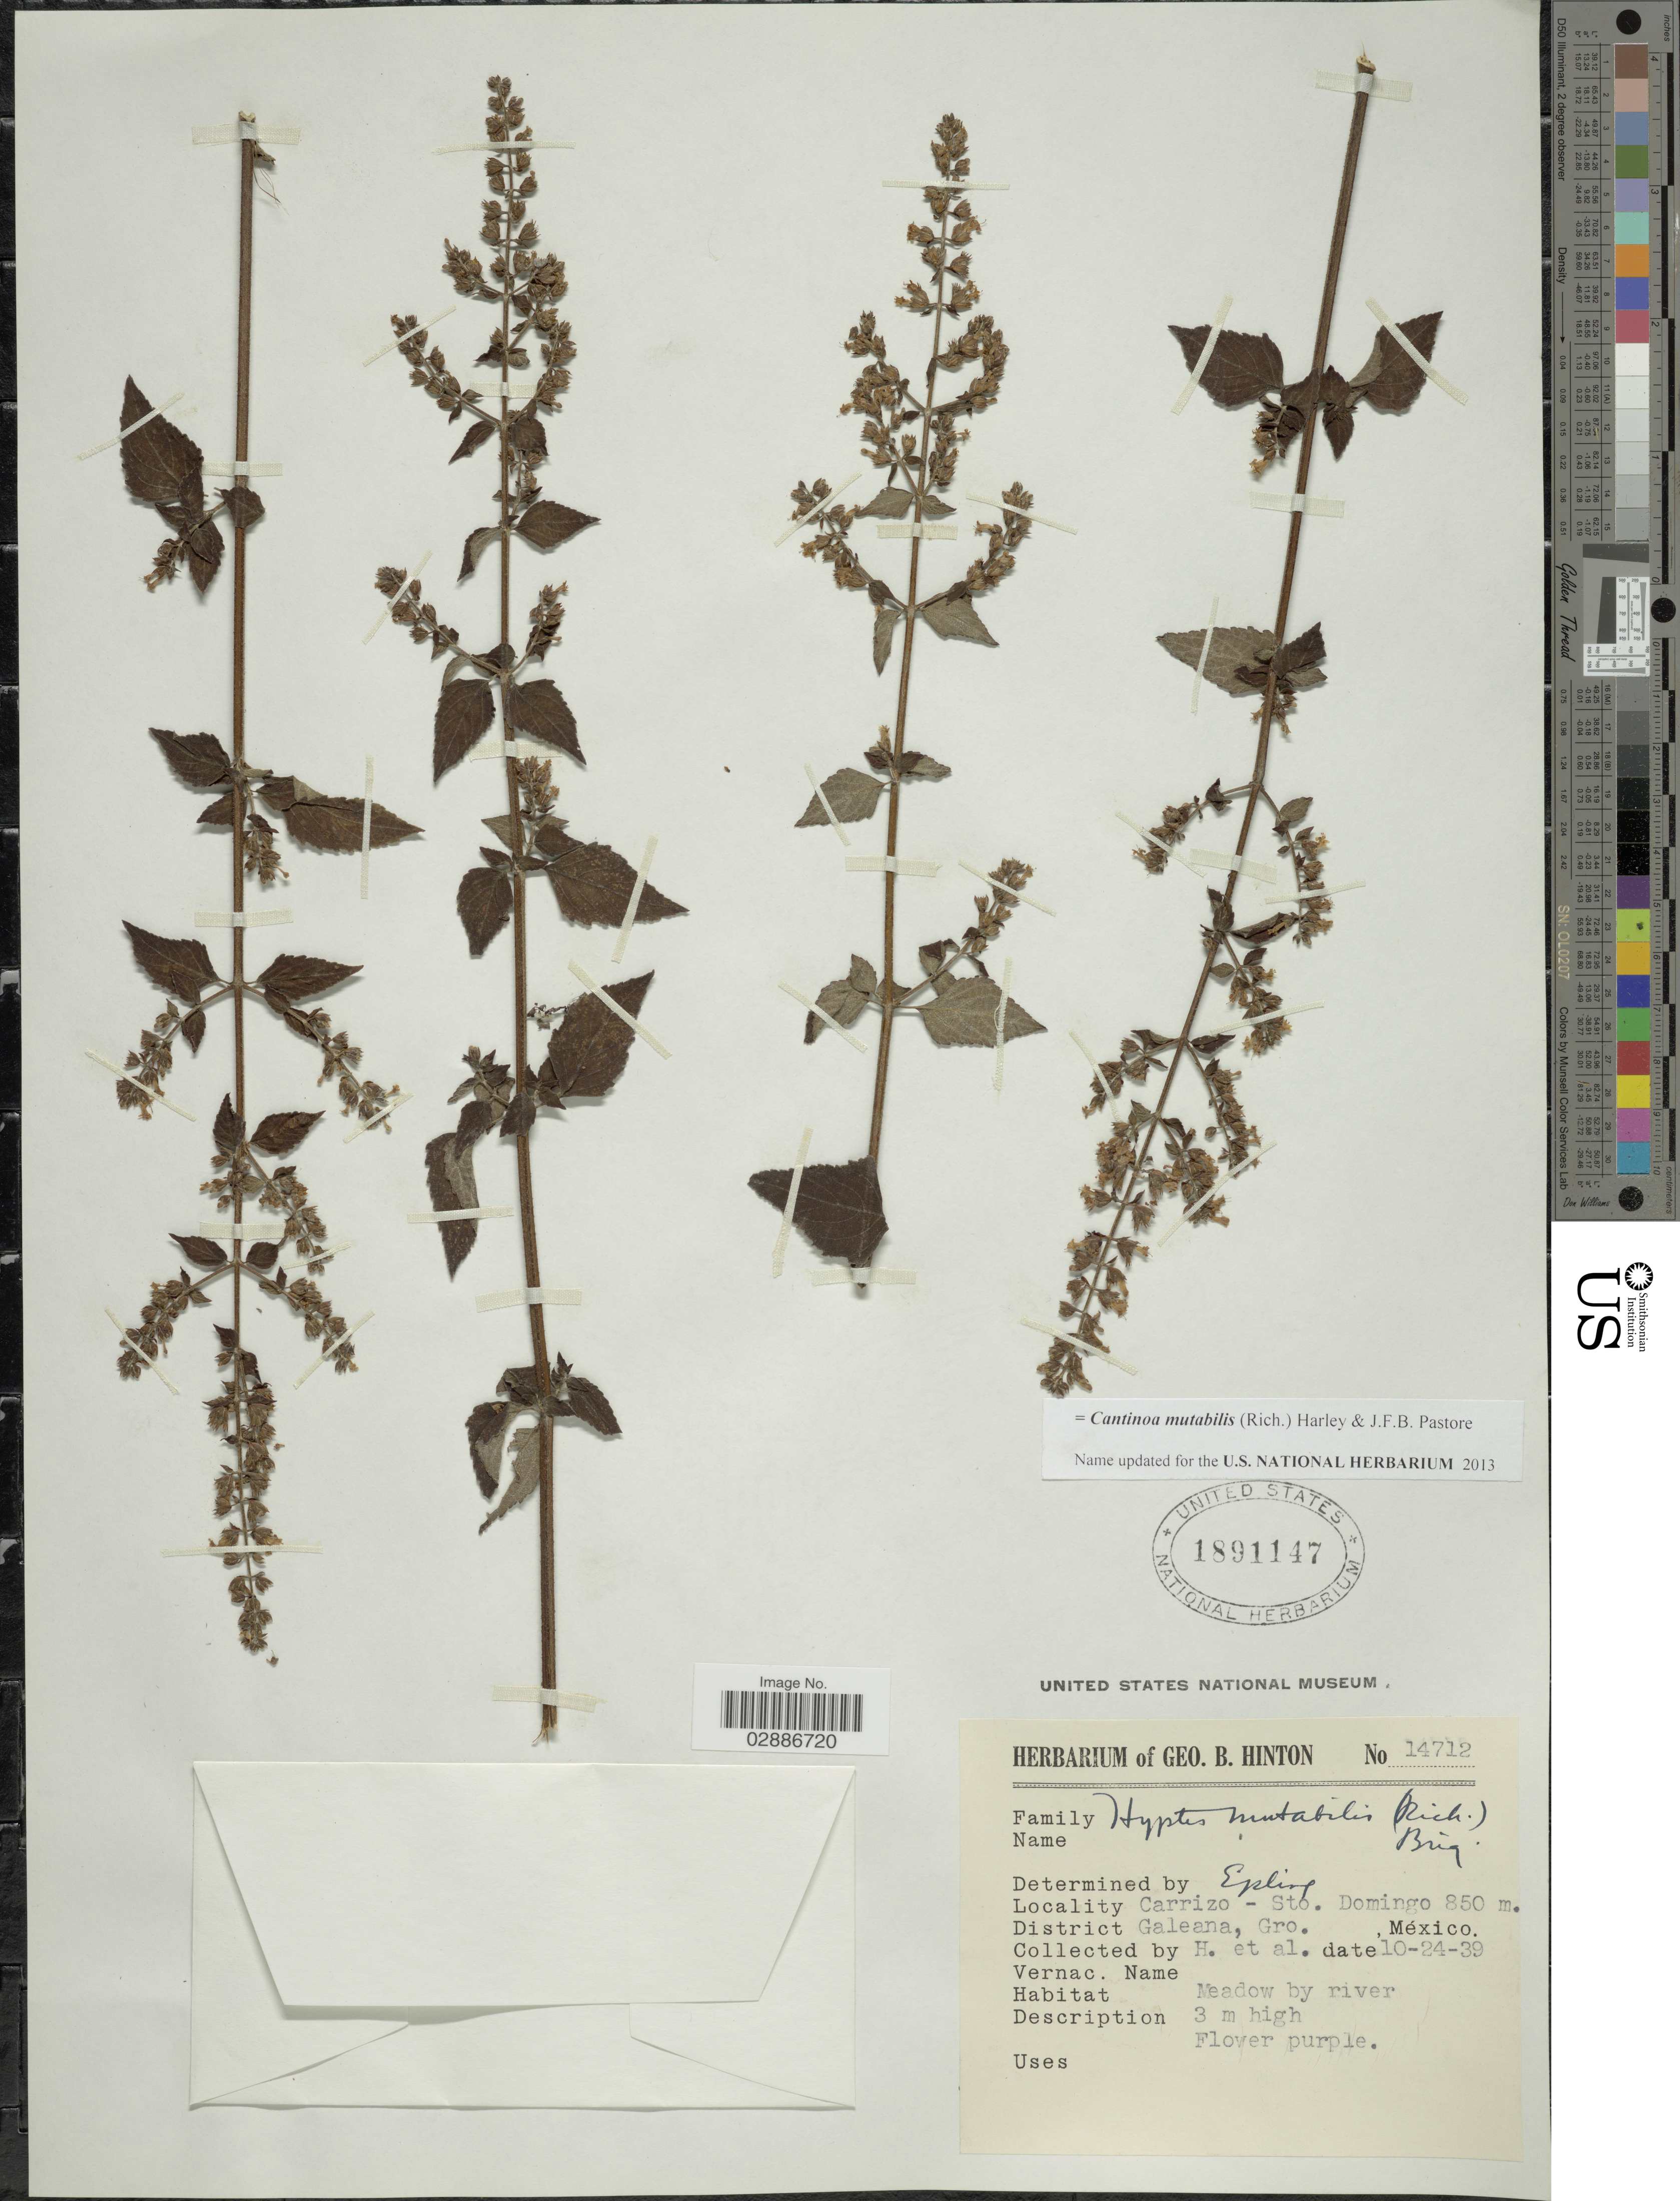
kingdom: Plantae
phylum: Tracheophyta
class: Magnoliopsida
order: Lamiales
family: Lamiaceae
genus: Cantinoa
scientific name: Cantinoa mutabilis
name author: (Epling) Harley & J.F.B. Pastore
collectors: G. B. Hinton & et al.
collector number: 14712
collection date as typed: Transcribed d/m/y: 24/10/39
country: Mexico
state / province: Guerrero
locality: Carrizo - Sto. Domingo. District Galeana.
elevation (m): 850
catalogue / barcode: US 1891147